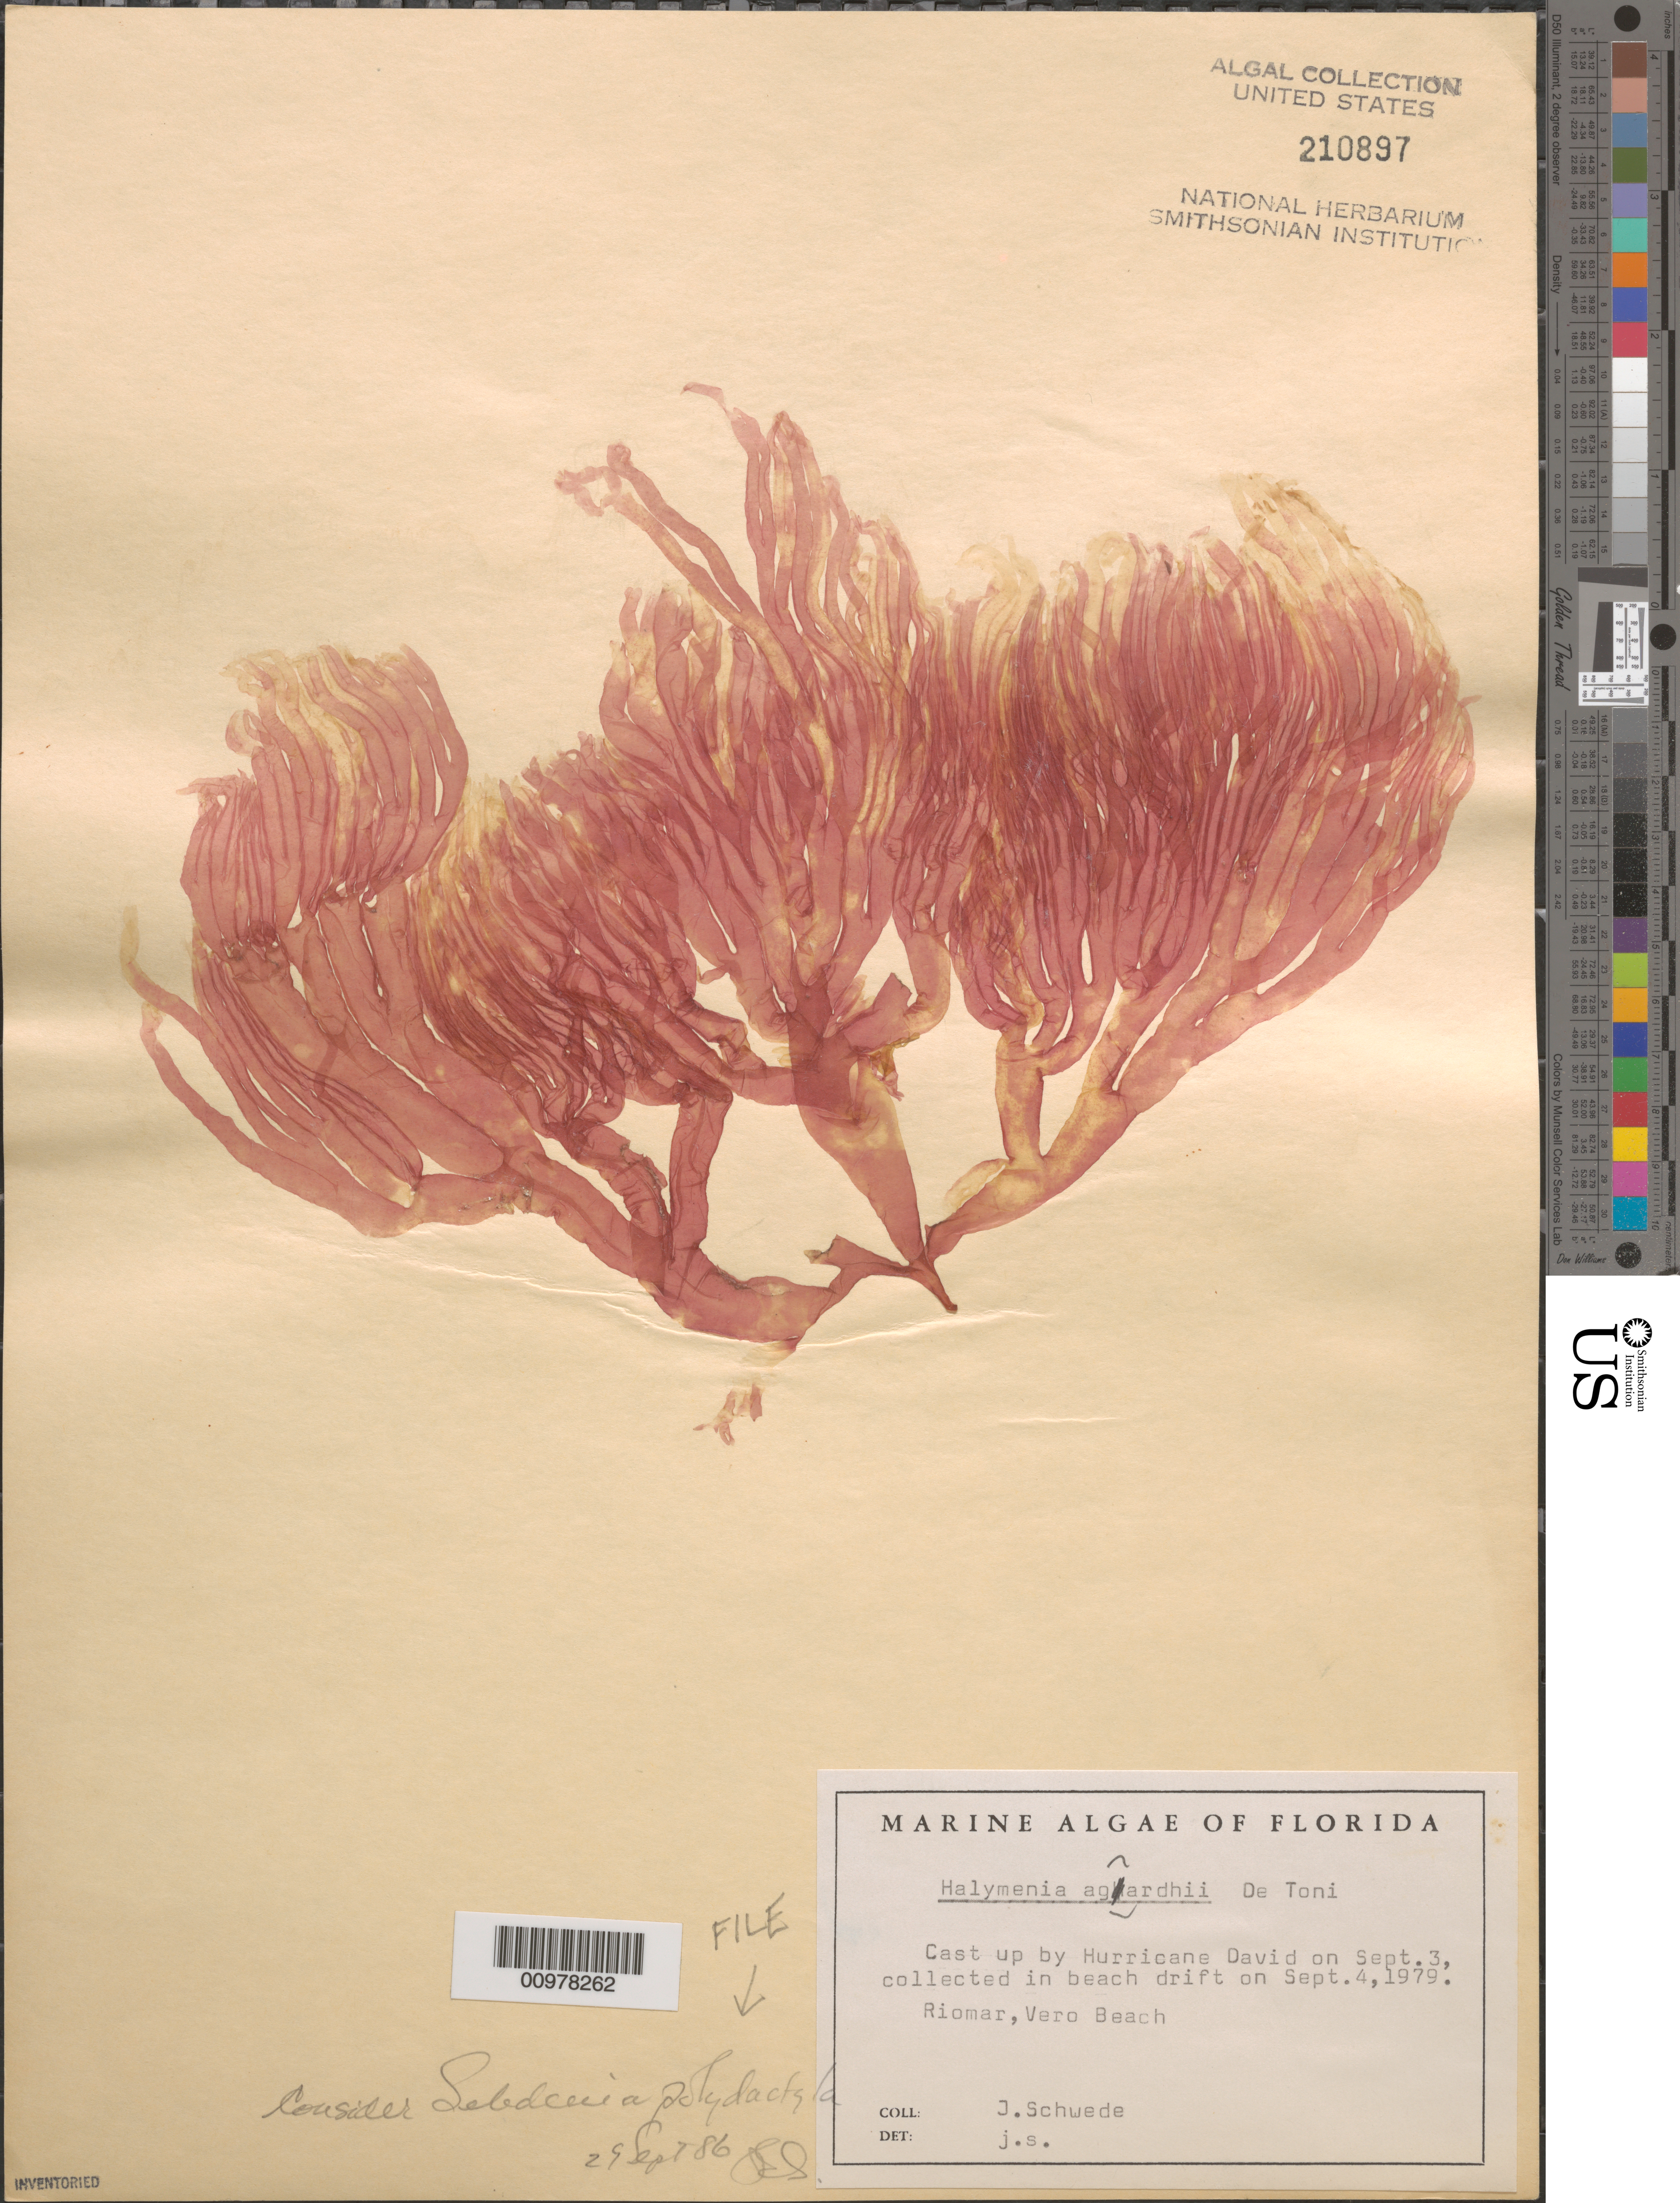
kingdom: Plantae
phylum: Rhodophyta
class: Florideophyceae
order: Sebdeniales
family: Sebdeniaceae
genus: Sebdenia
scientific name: Sebdenia polydactyla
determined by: Schwede, John G.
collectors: J. Schwede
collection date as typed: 04 Sep 1979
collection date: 1979-09-04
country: United States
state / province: Florida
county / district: Indian River County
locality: Vero Beach, Riomar, Atlantic Coast, cast up by Hurricane David on 3 September 1979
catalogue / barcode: US 210897